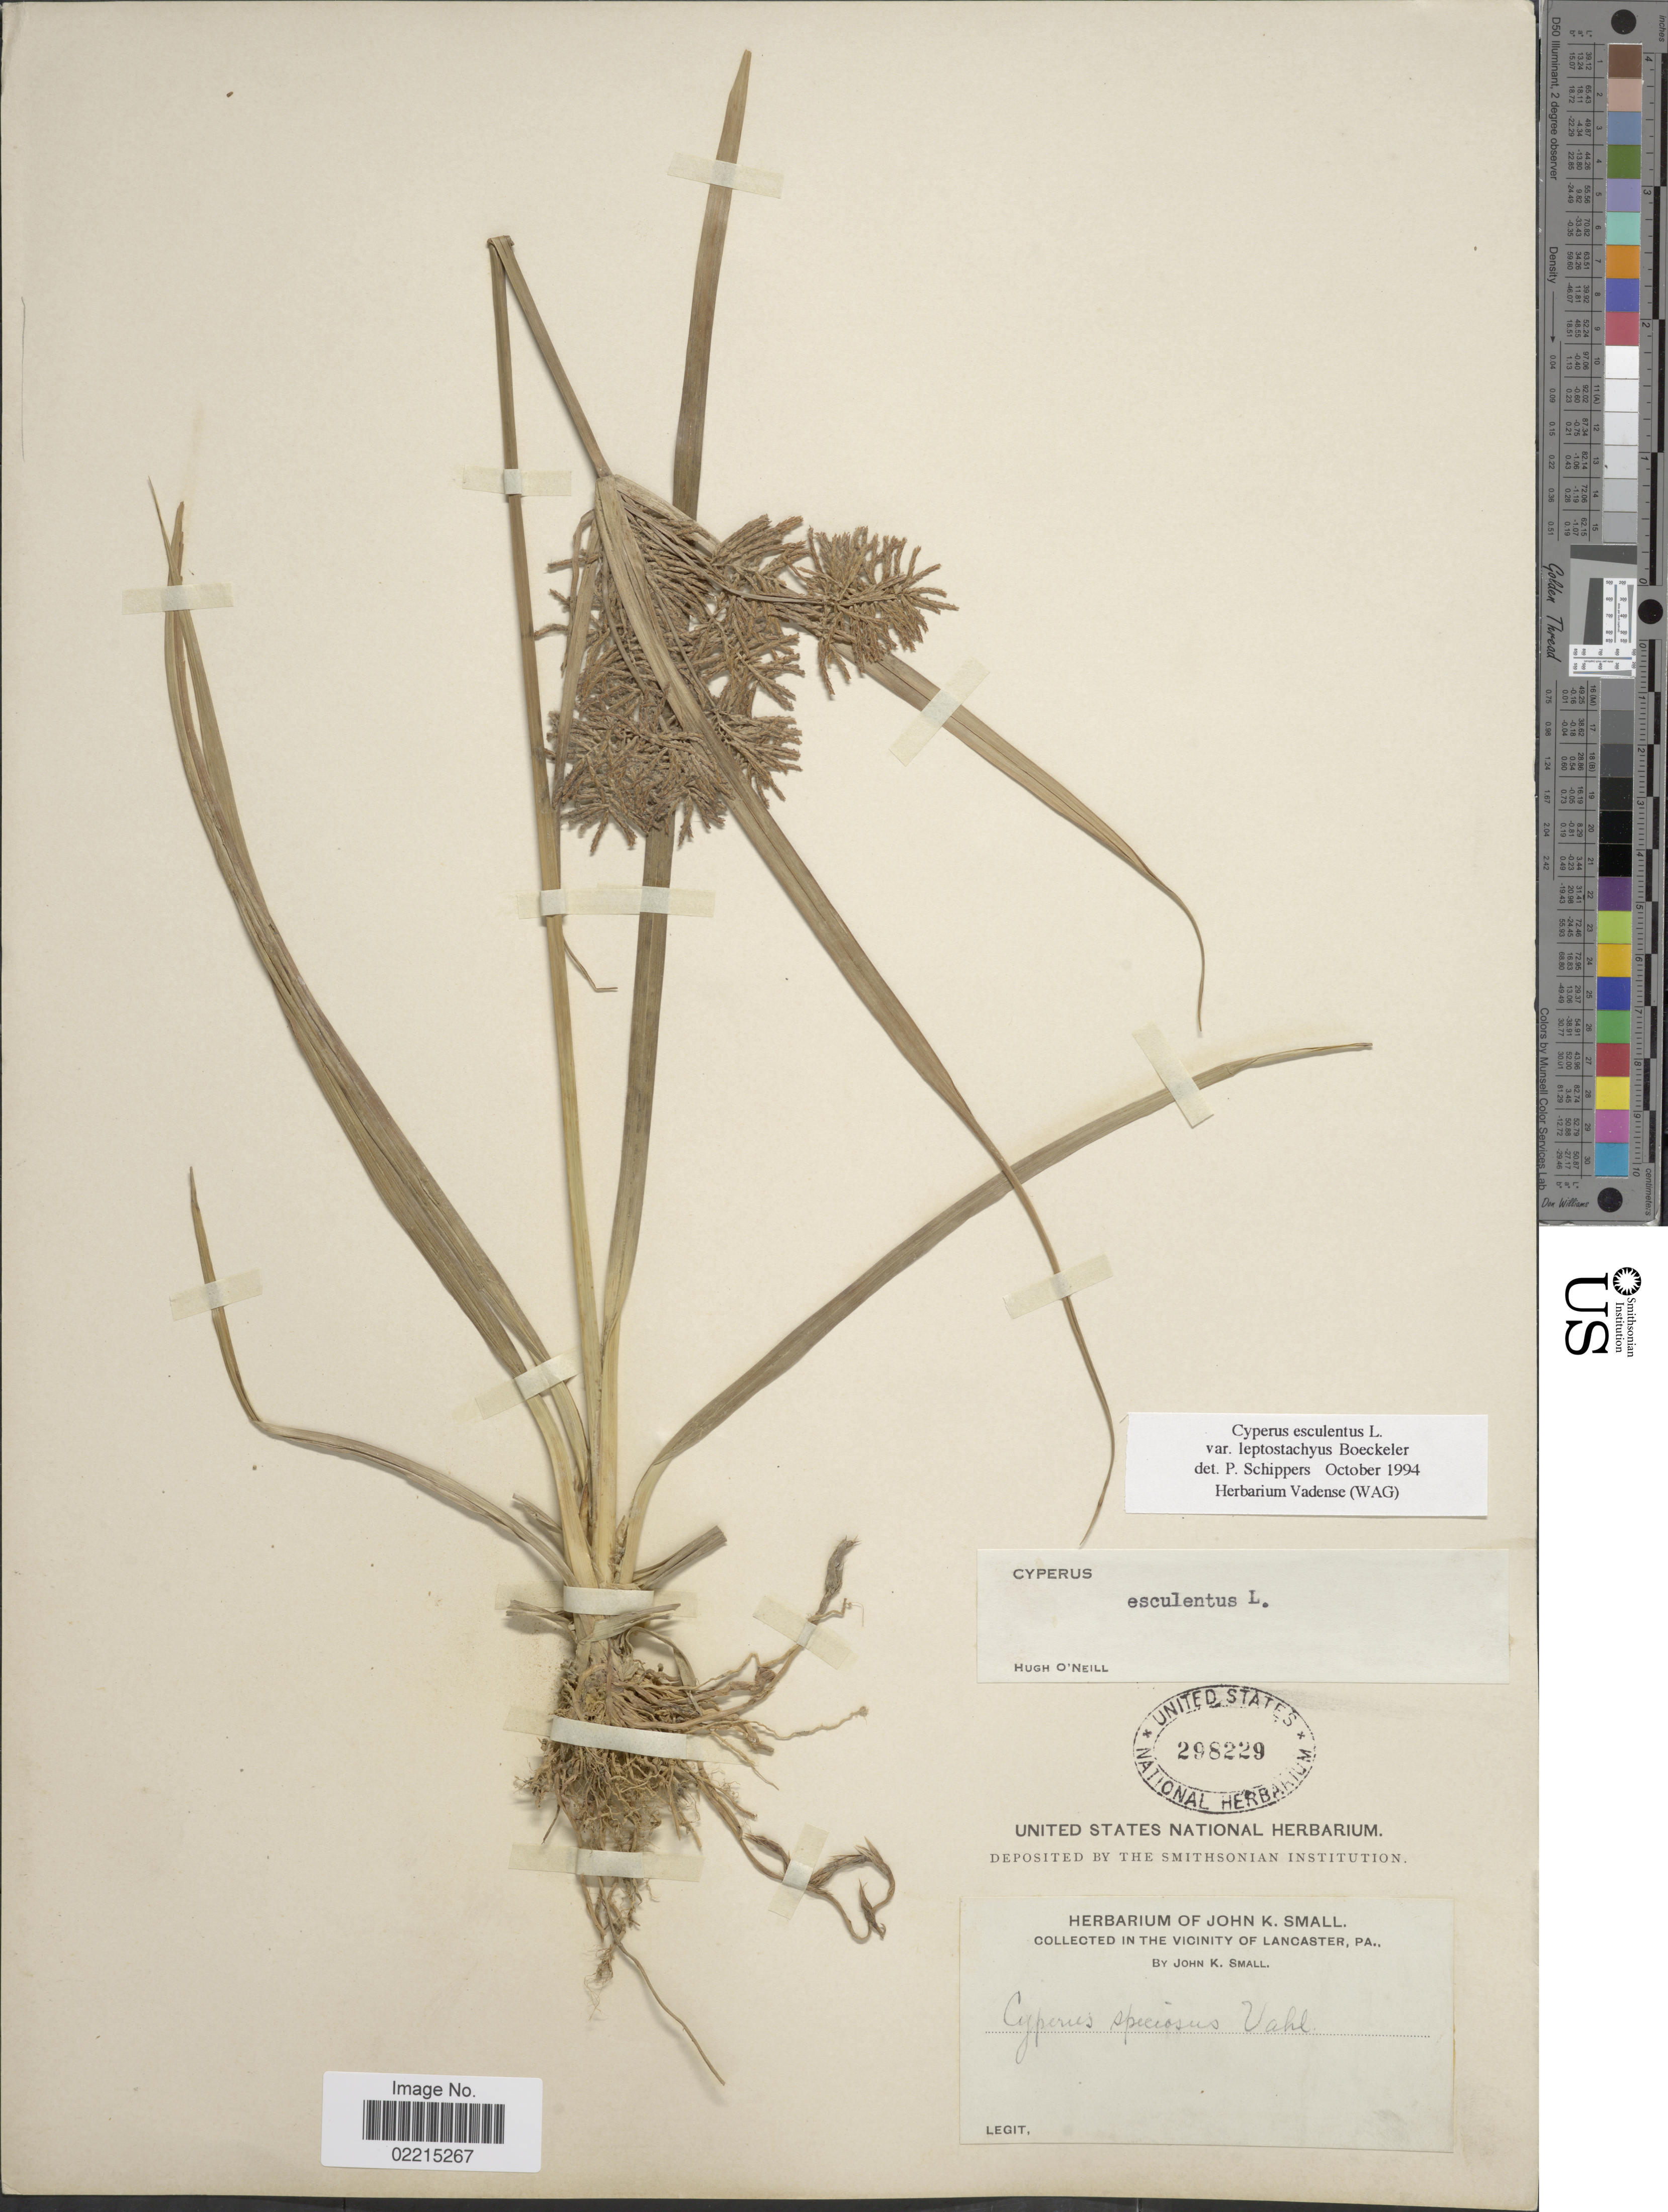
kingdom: Plantae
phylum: Tracheophyta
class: Liliopsida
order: Poales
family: Cyperaceae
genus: Cyperus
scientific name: Cyperus esculentus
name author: L.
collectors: J. K. Small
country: United States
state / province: Pennsylvania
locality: In the vicinity of Lancaster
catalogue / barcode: US 298229